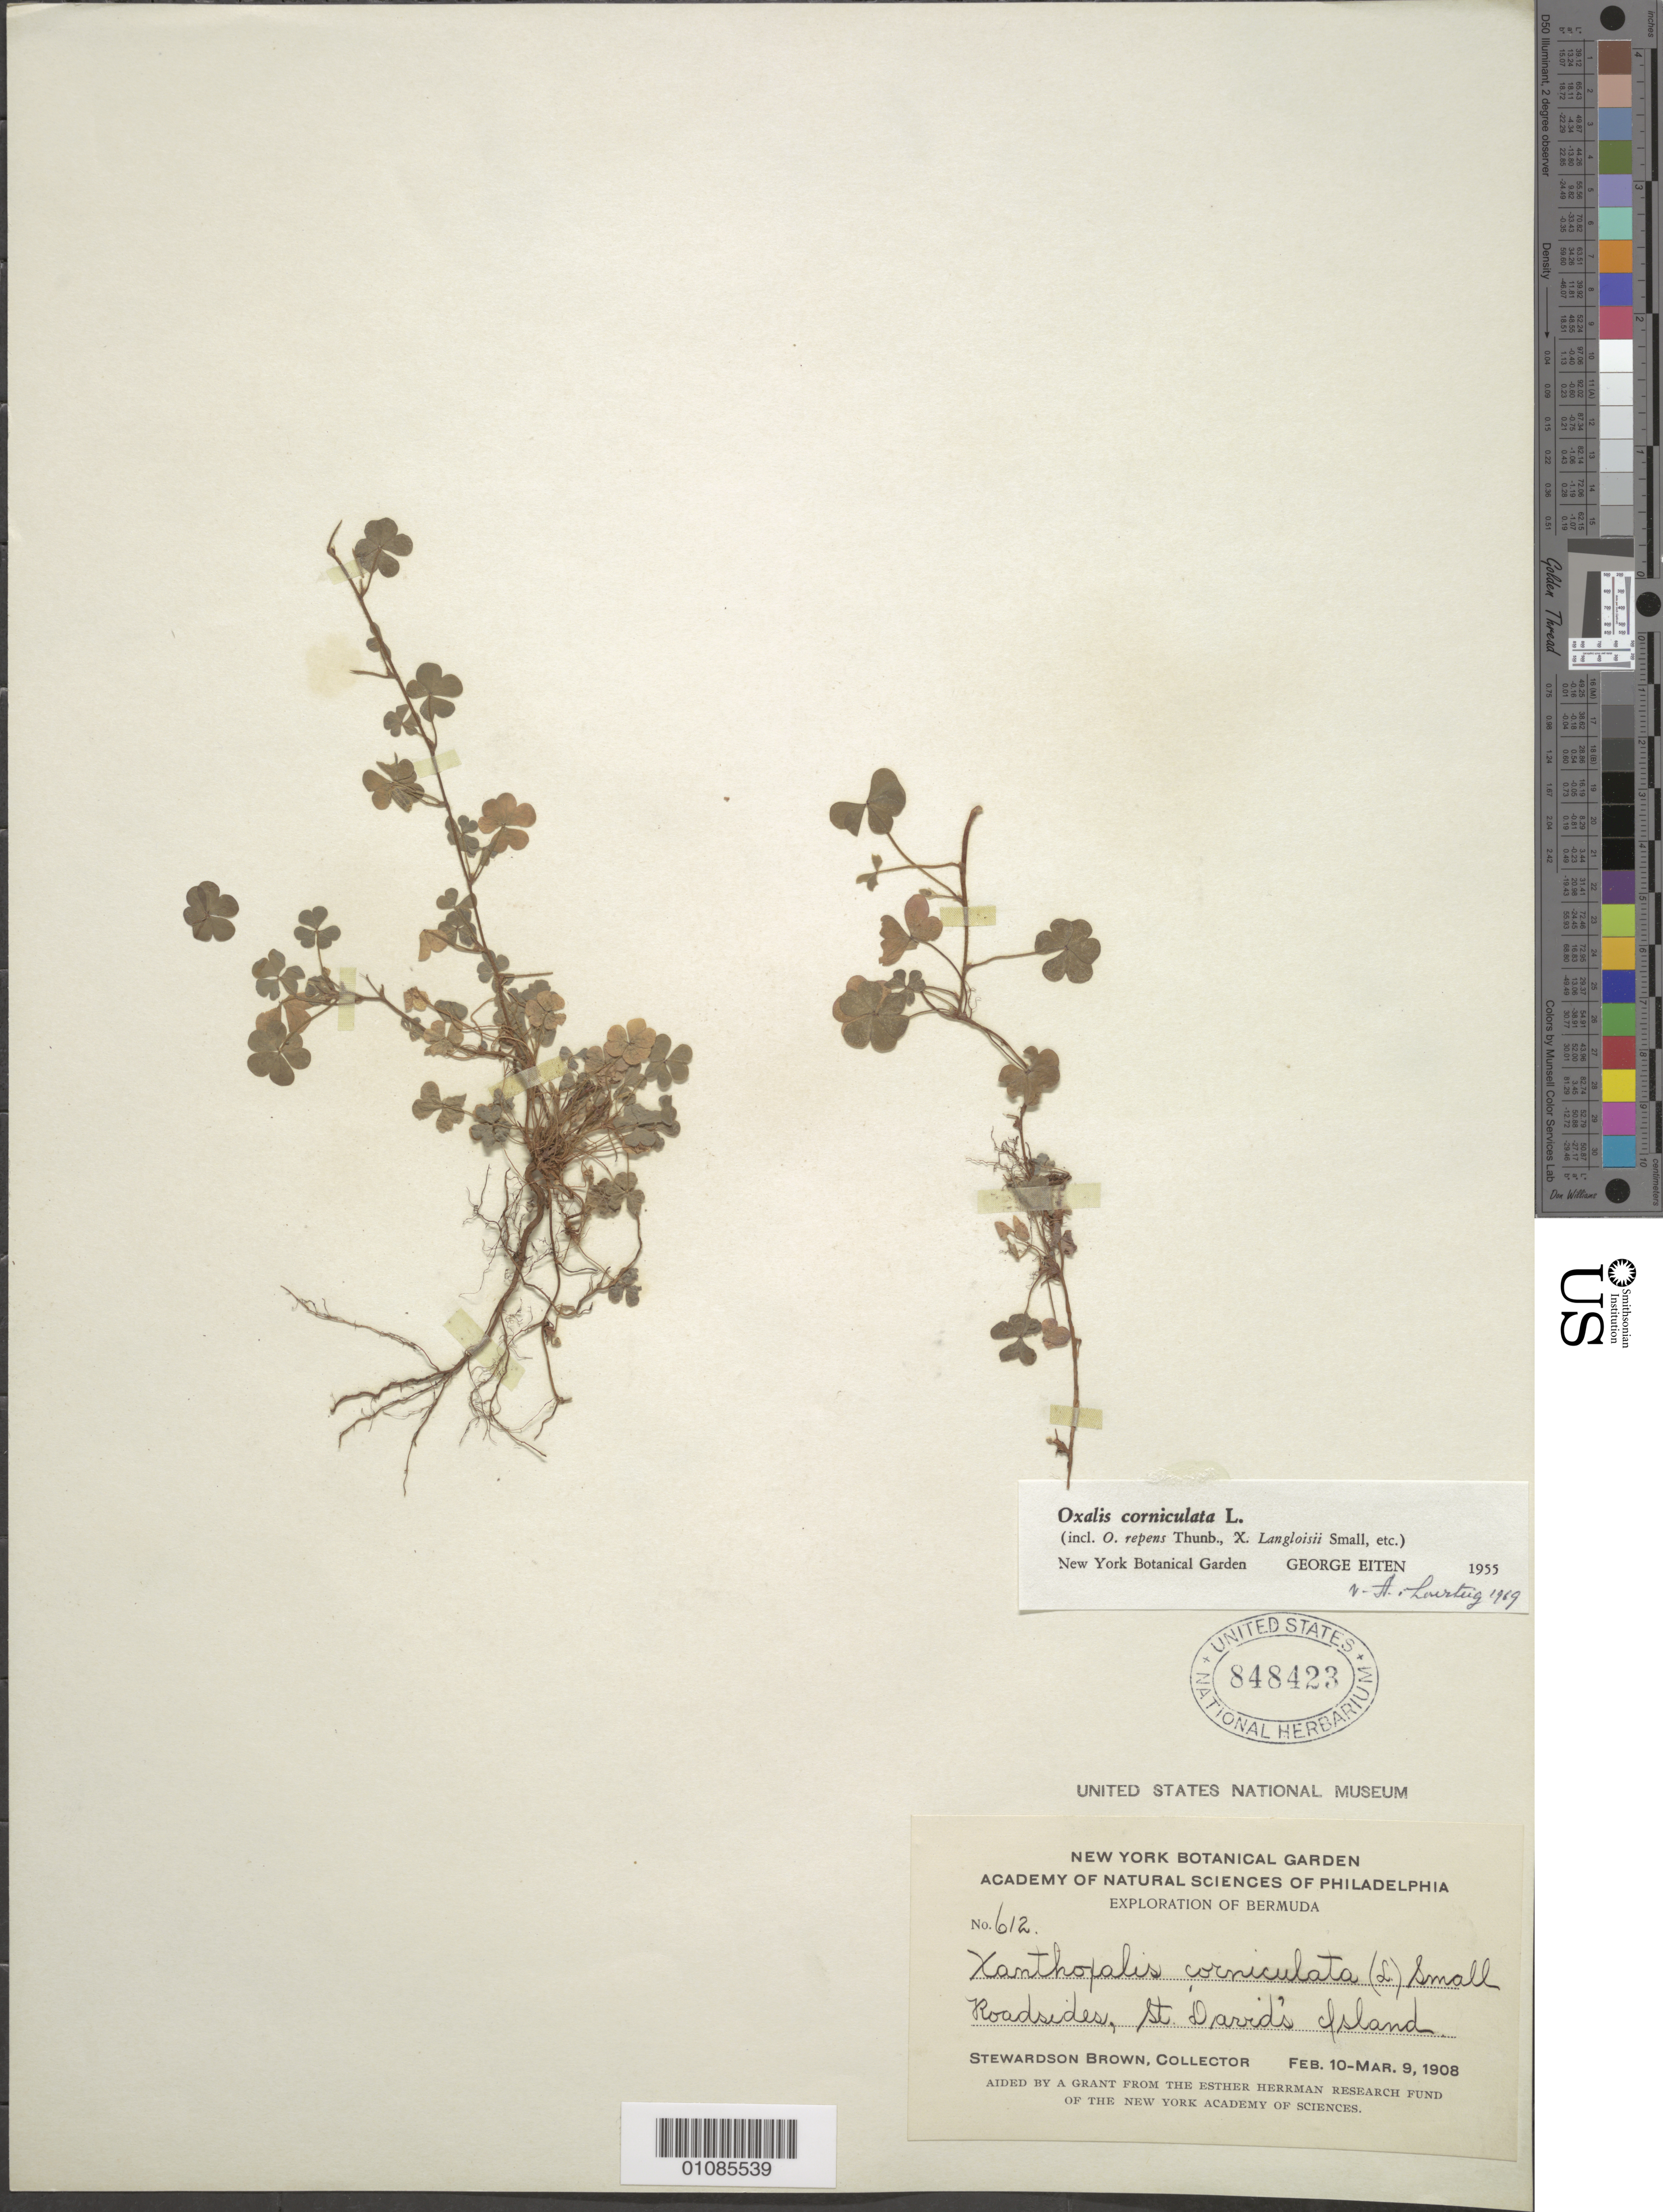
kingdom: Plantae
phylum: Tracheophyta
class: Magnoliopsida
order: Oxalidales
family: Oxalidaceae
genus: Oxalis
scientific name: Oxalis corniculata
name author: L.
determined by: Lourteig, A.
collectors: S. Brown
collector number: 612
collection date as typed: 10 Feb 1908 to 09 Mar 1908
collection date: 1908-02-10/1908-03-09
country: Bermuda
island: Bermuda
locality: Roadsides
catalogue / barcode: US 848423